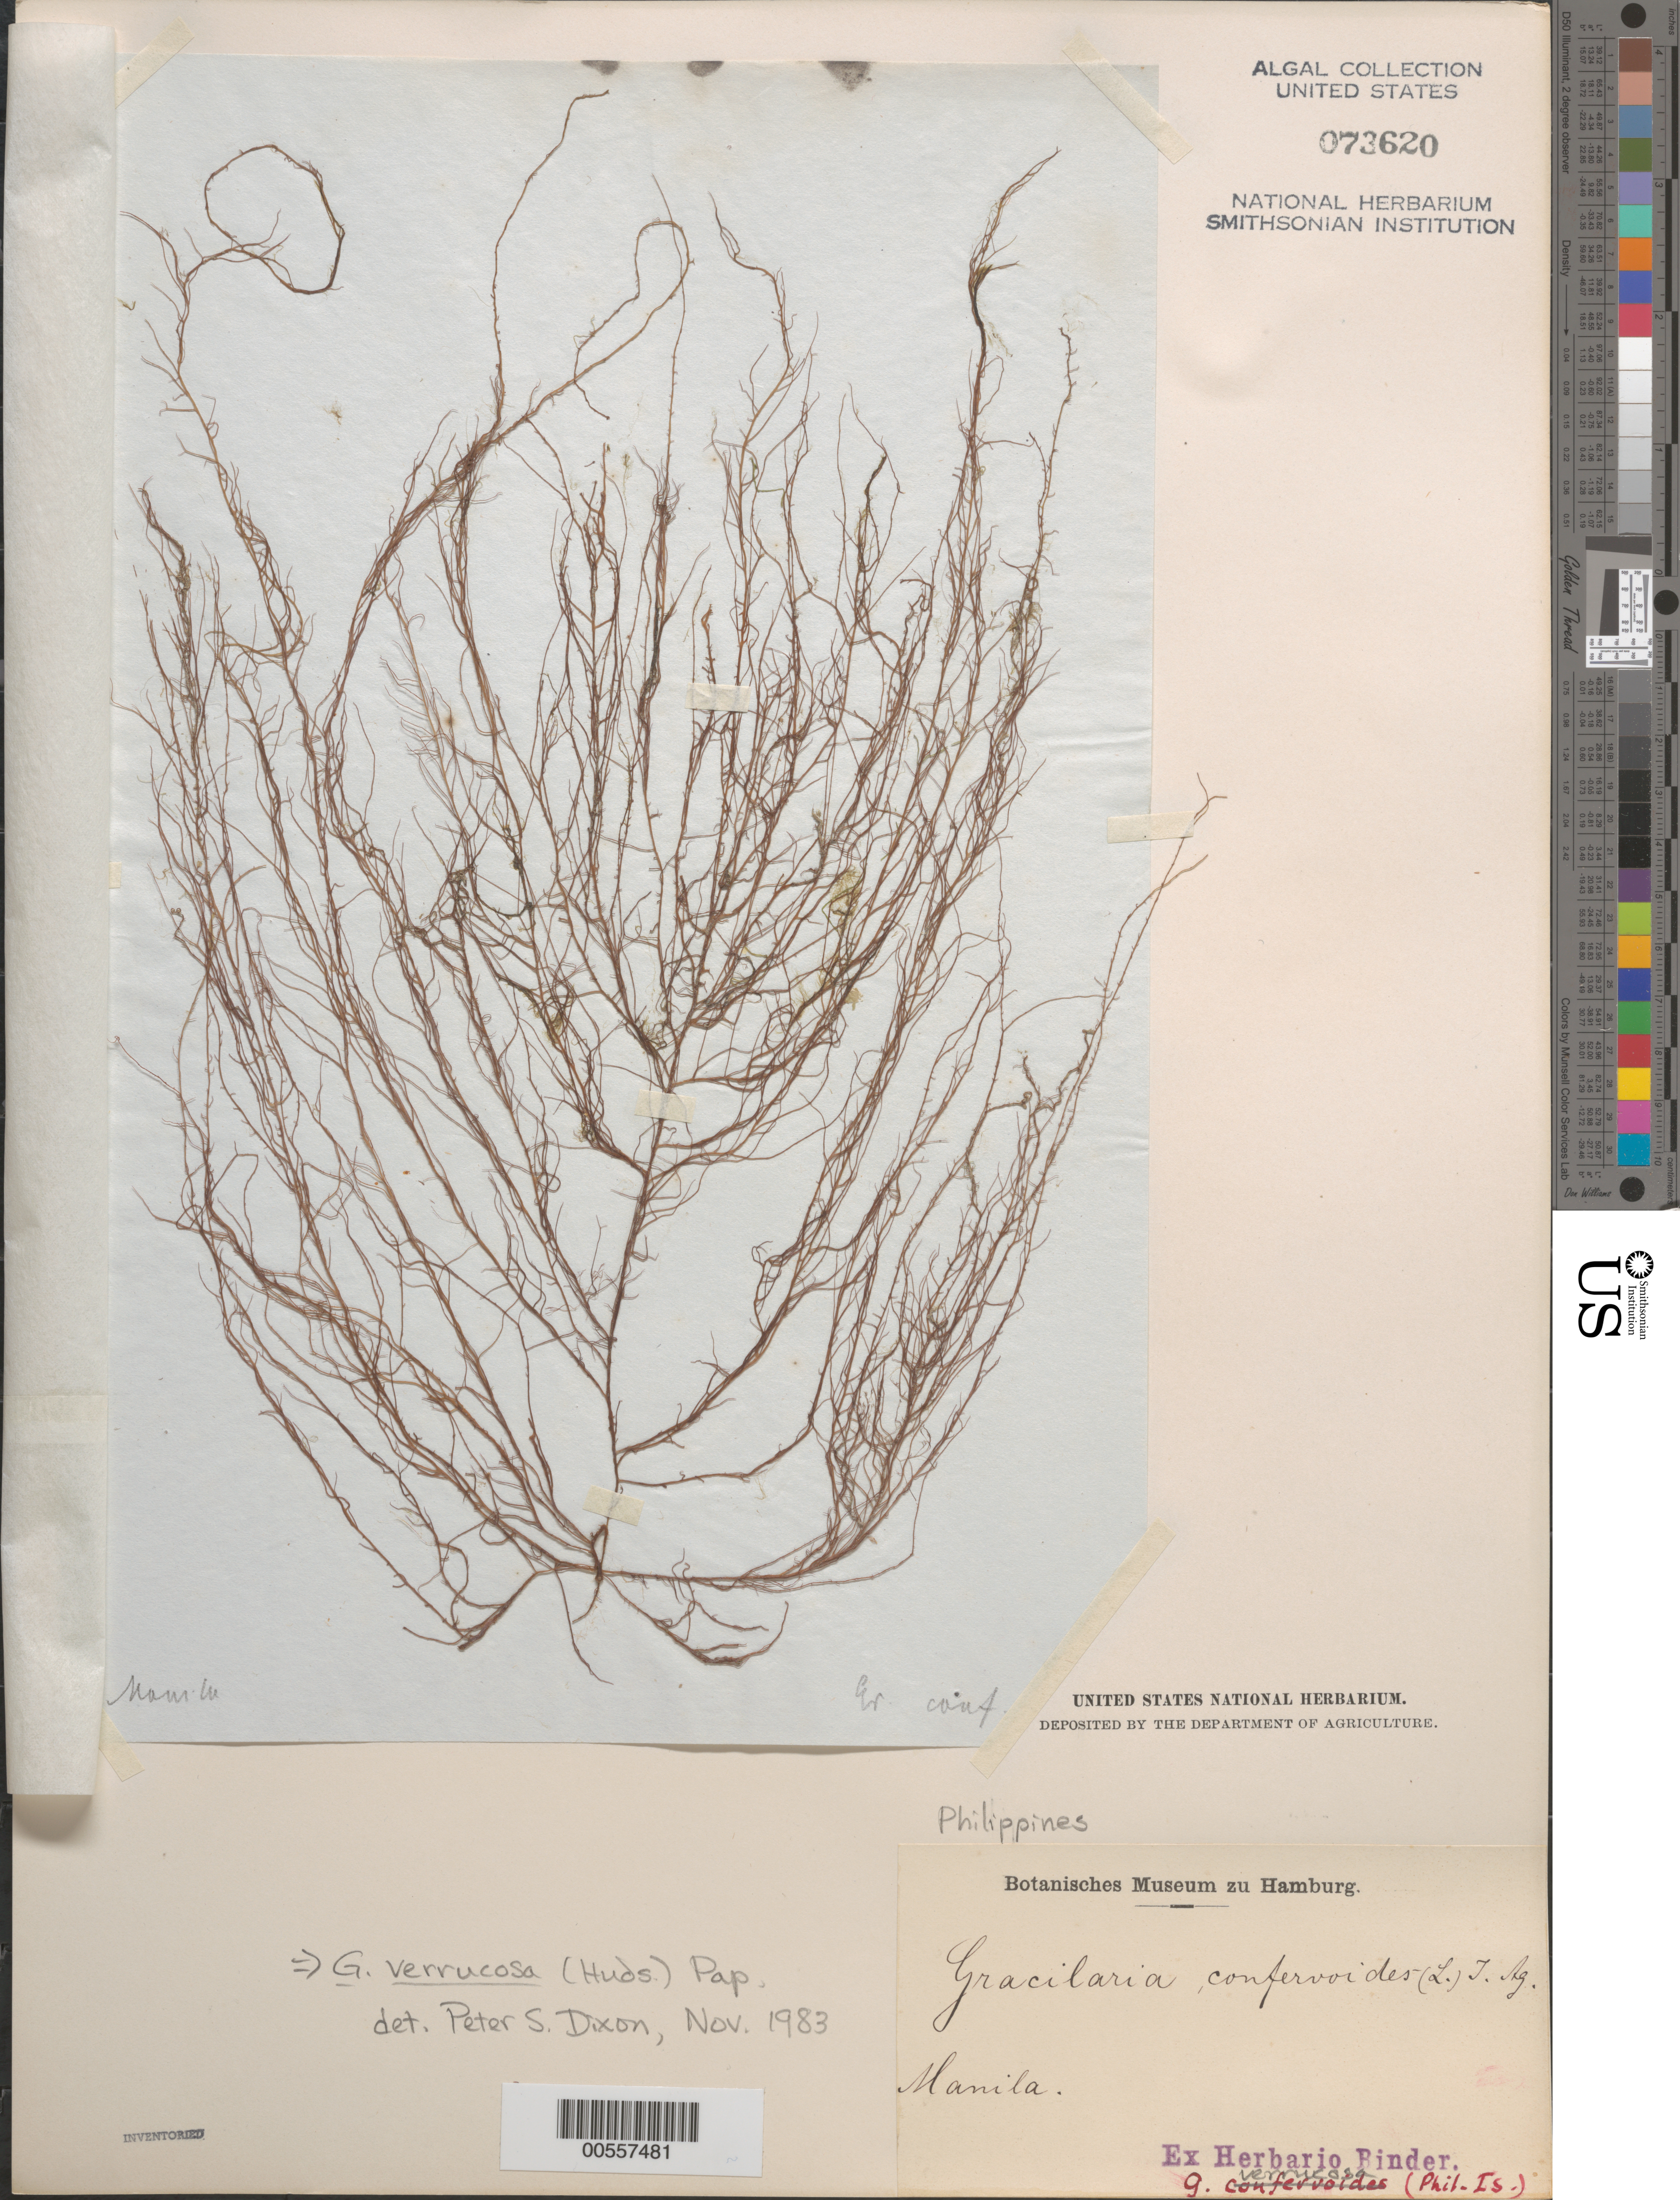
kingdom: Plantae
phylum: Rhodophyta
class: Florideophyceae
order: Gracilariales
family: Gracilariaceae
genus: Gracilariopsis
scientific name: Gracilariopsis longissima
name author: (S.G. Gmel.) Steentoft et al.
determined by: Algae name updating Project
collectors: F. Binder (herbarium)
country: Philippines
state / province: National Capital Region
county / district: Manila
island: Luzon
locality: Manila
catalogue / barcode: US 73620